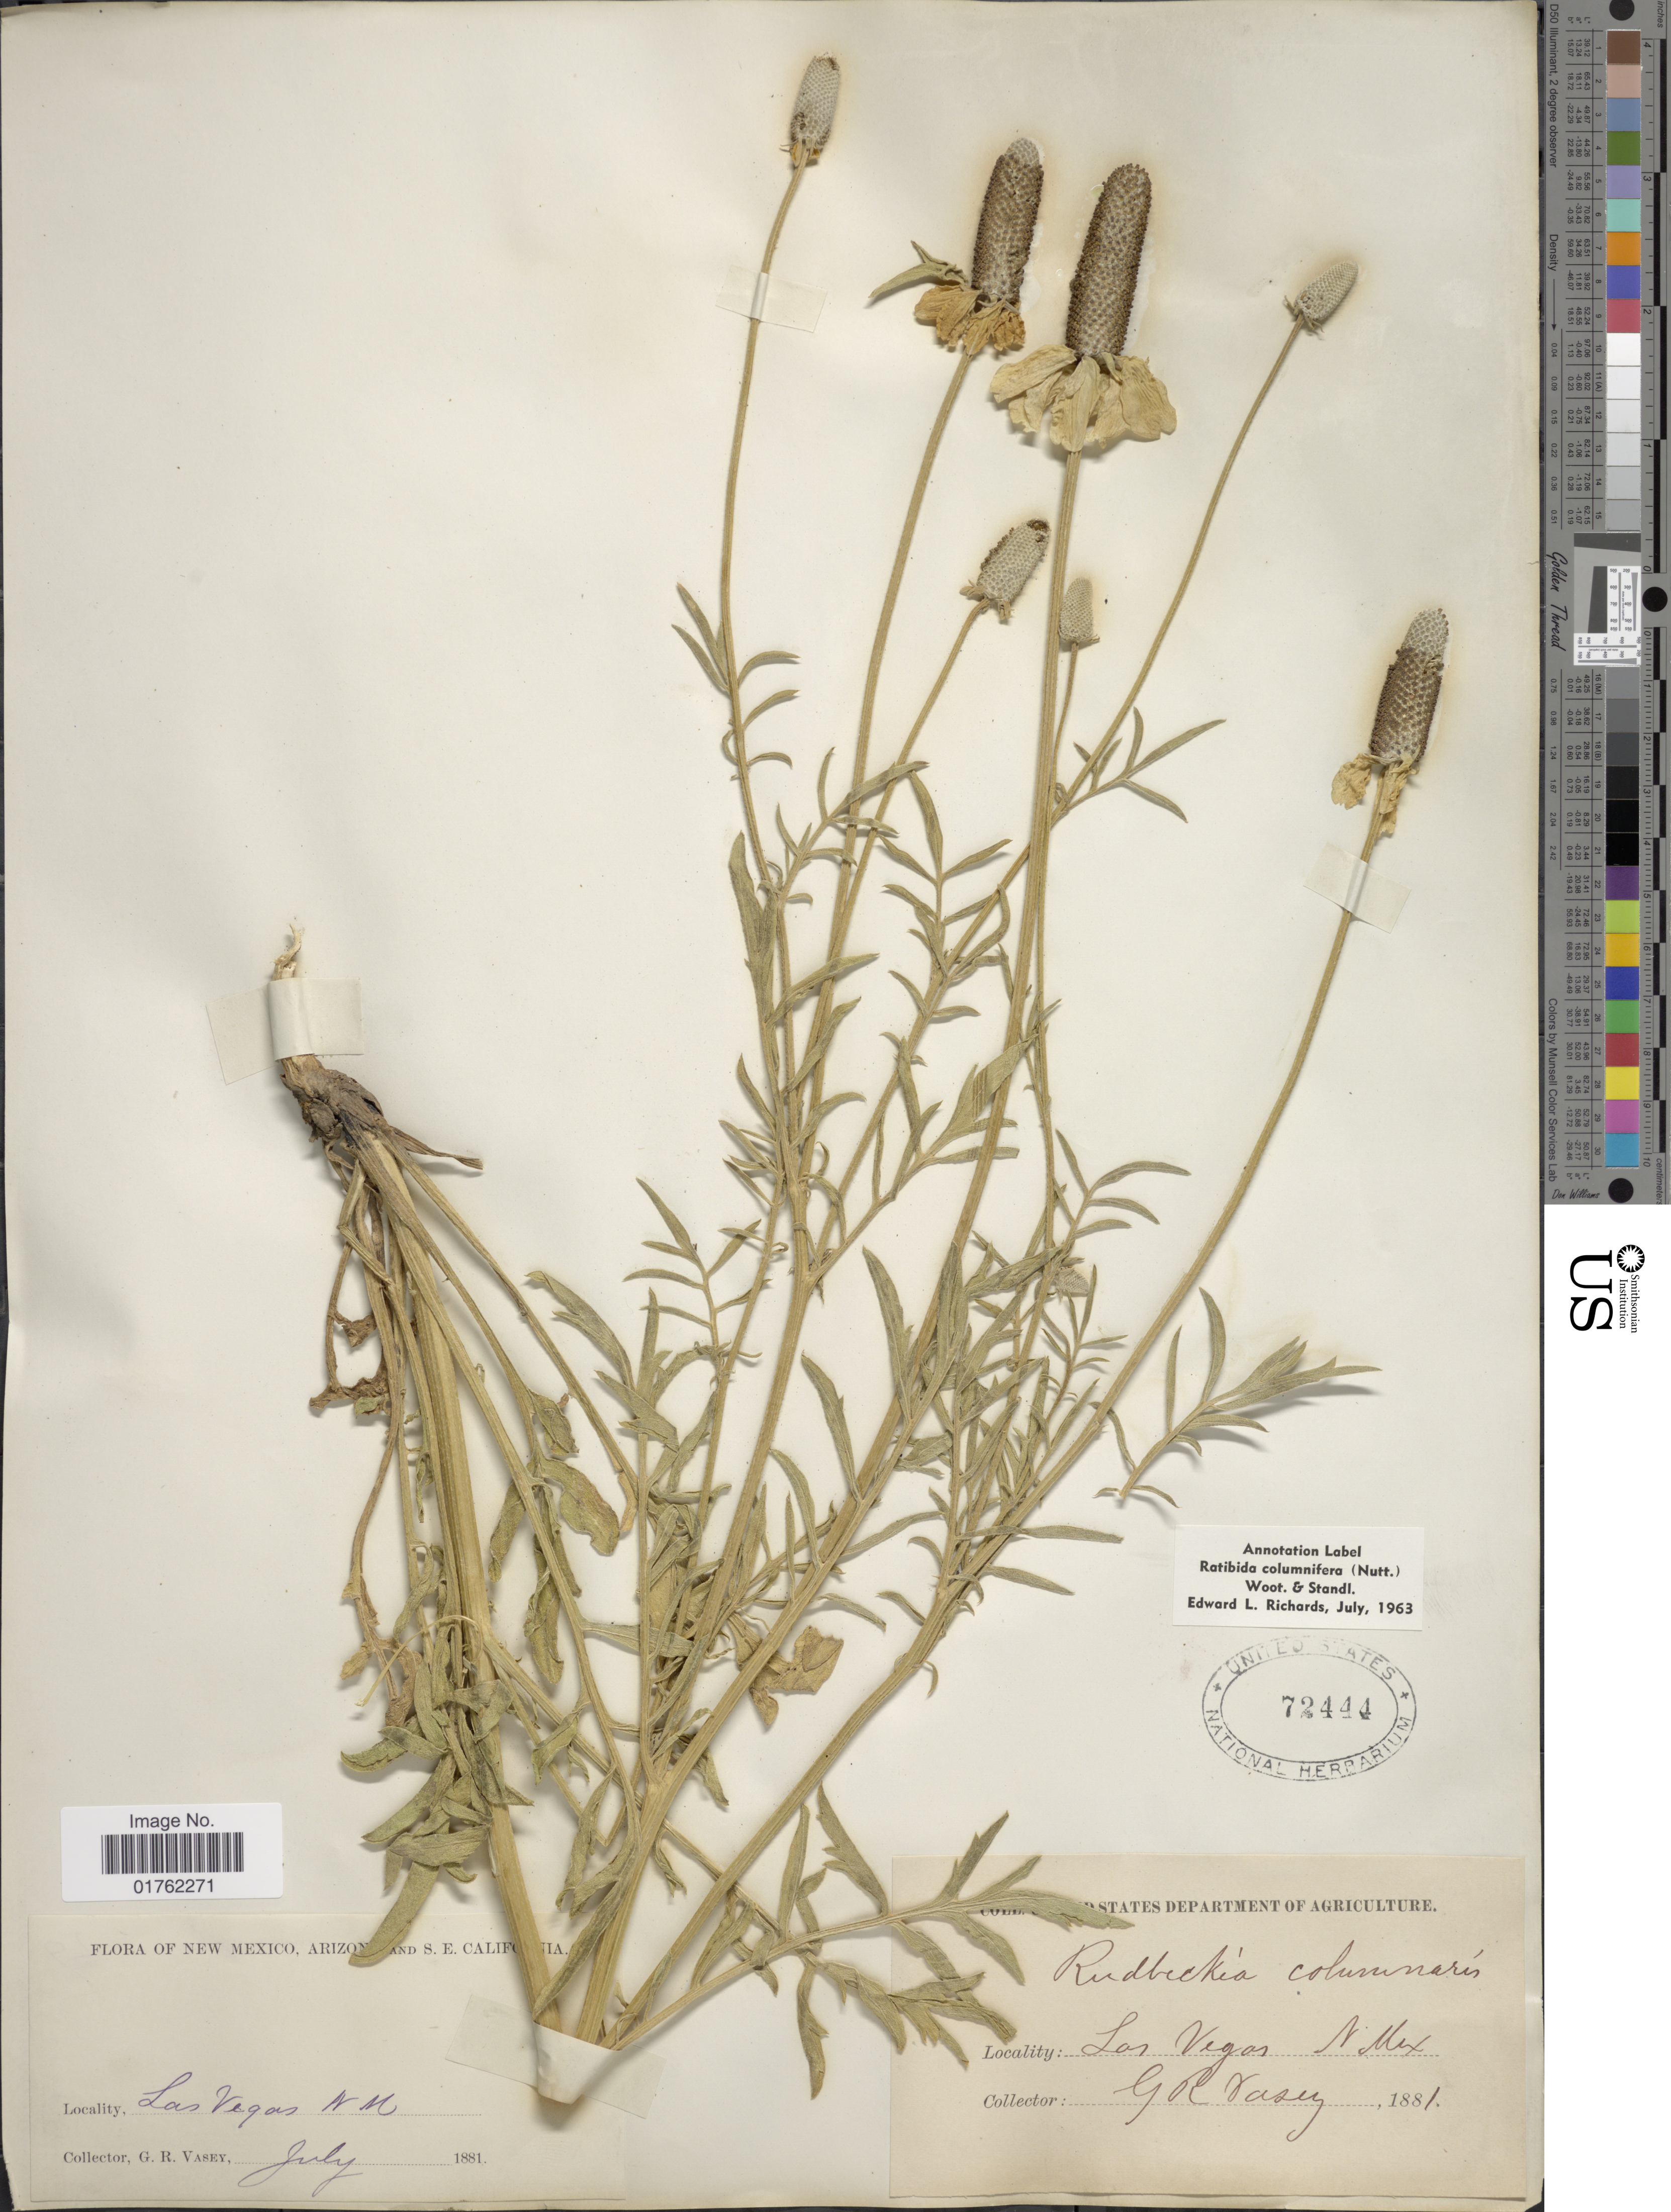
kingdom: Plantae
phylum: Tracheophyta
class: Magnoliopsida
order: Asterales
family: Asteraceae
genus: Ratibida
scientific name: Ratibida columnaris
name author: (Pursh) D. Don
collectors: G. R. Vasey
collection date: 1881-07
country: United States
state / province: New Mexico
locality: Las Vegas, N.M.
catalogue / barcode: US 72444